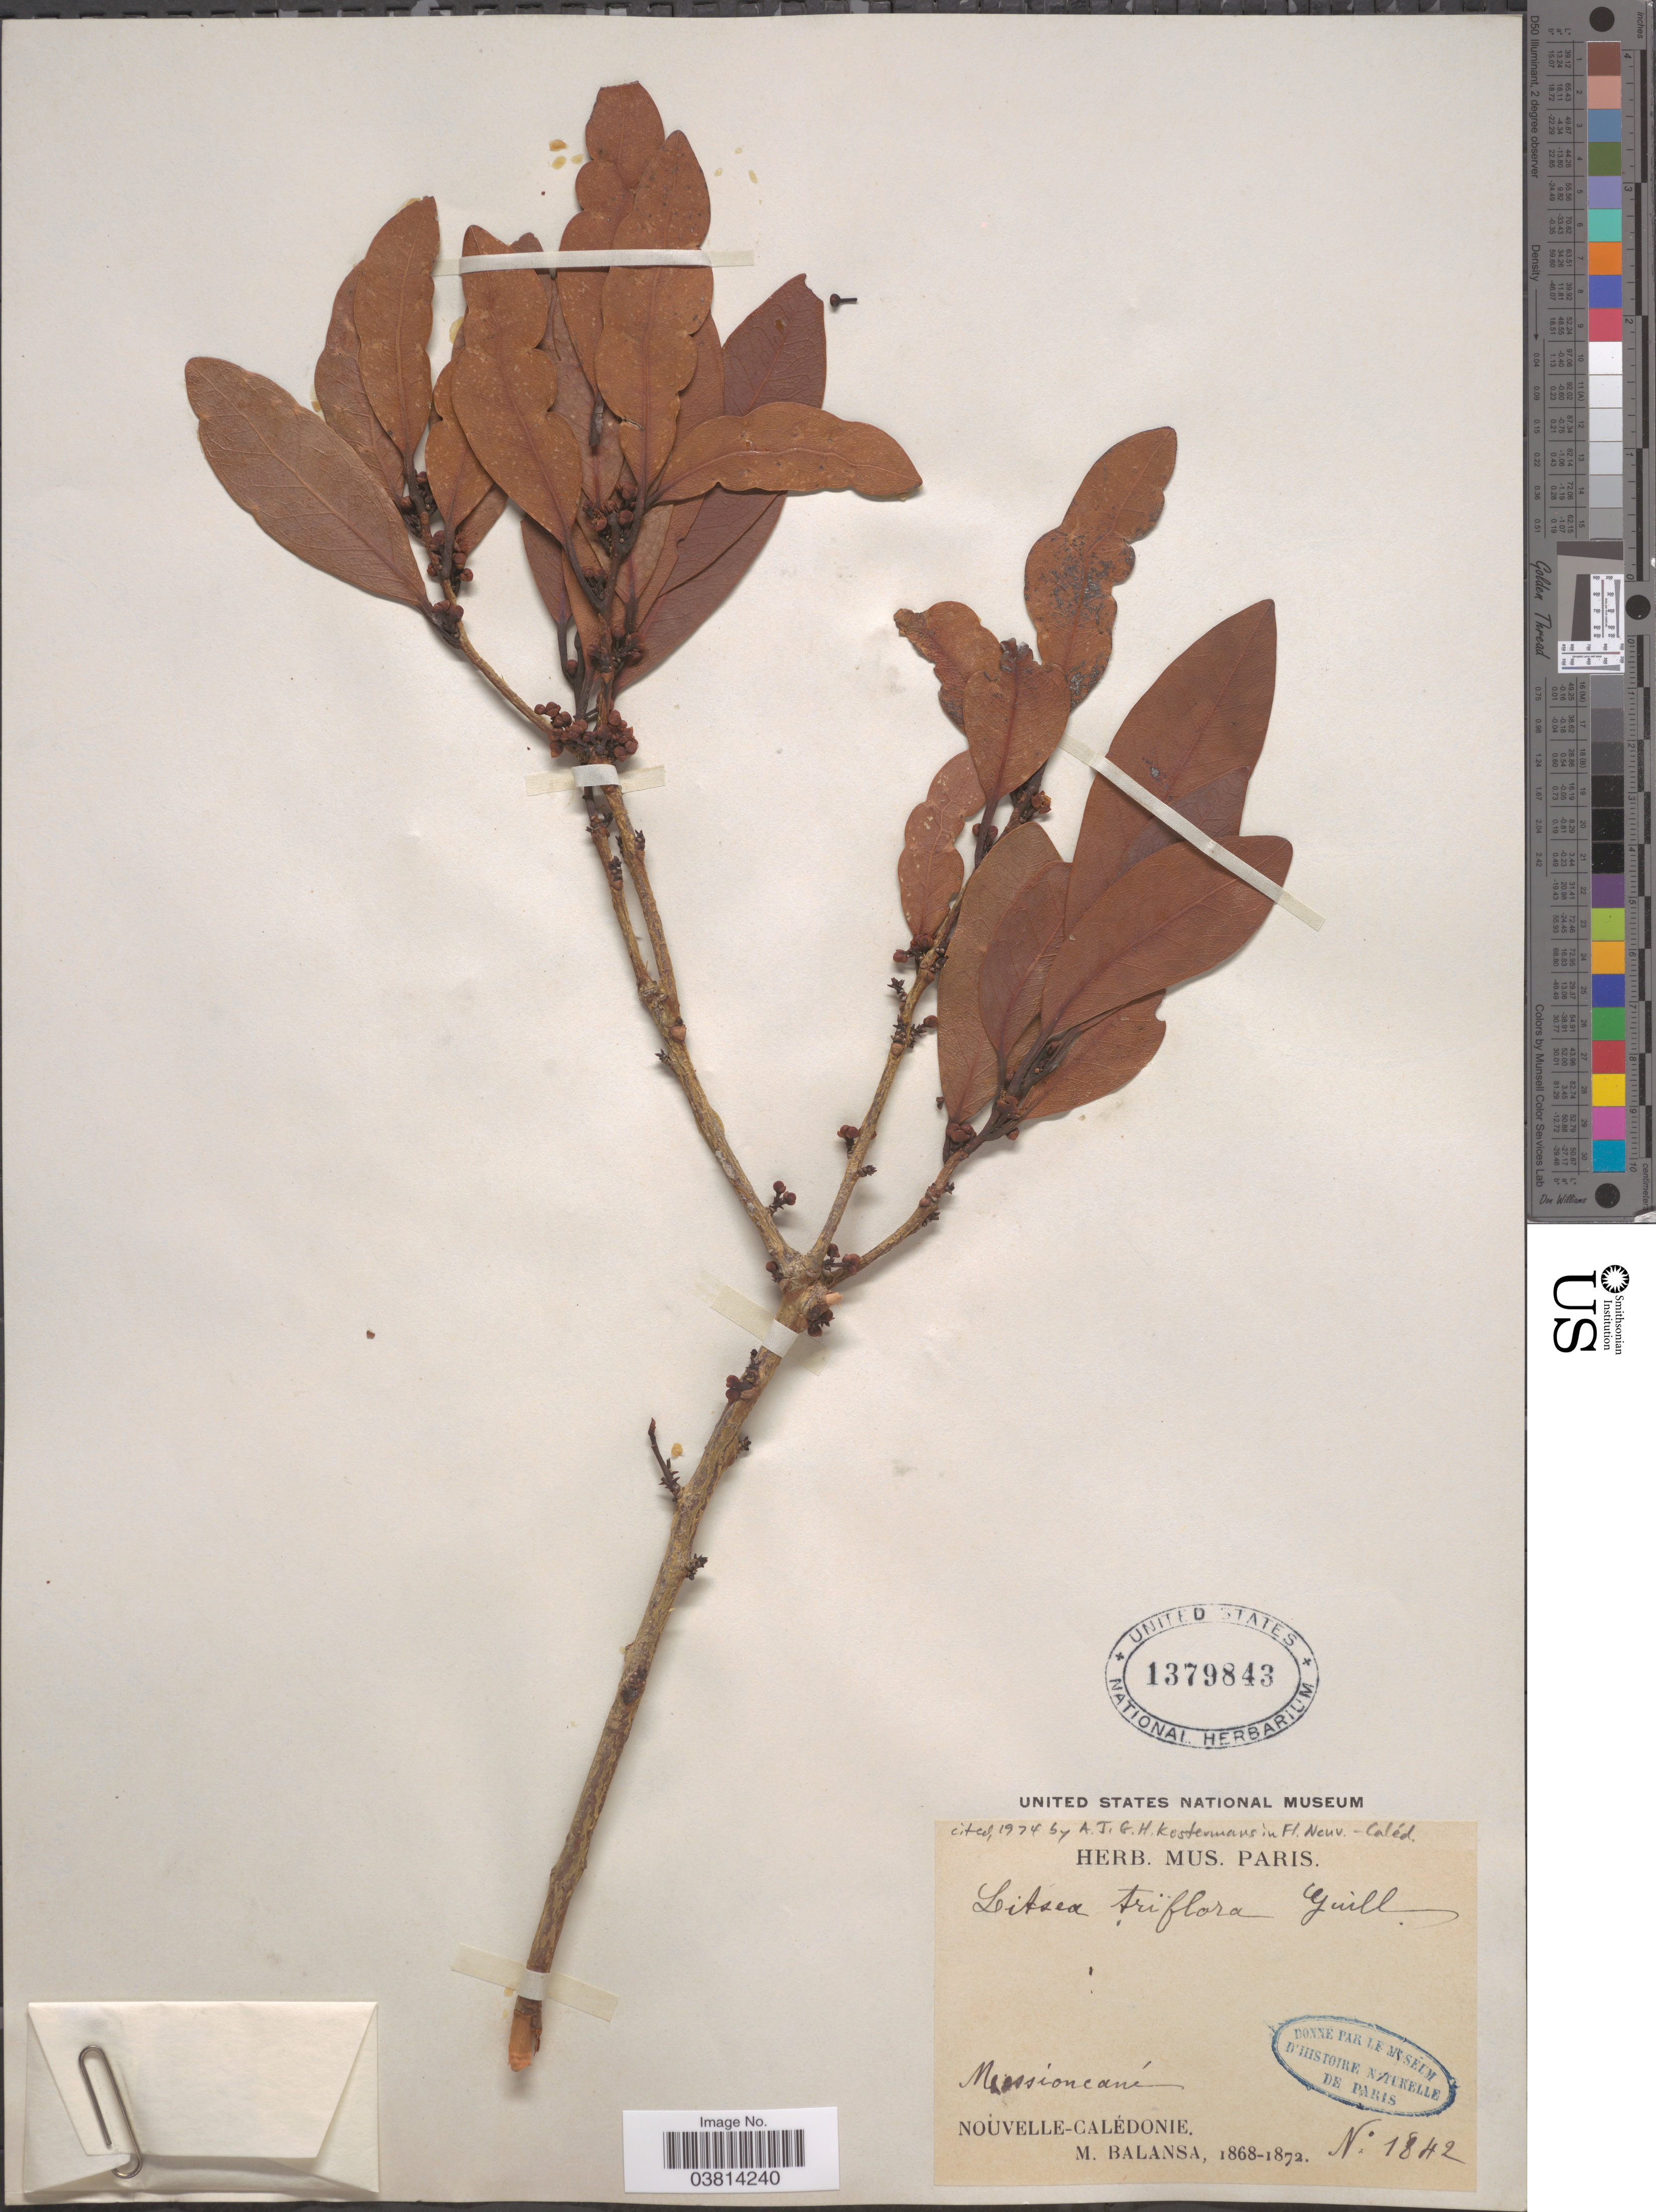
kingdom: Plantae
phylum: Tracheophyta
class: Magnoliopsida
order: Laurales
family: Lauraceae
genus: Litsea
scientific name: Litsea triflora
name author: Guillaumin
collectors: B. Balansa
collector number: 1842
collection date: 1868/1872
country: New Caledonia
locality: Missioncané [interpreted]. Nouvelle-Calédonie.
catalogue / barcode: US 1379843